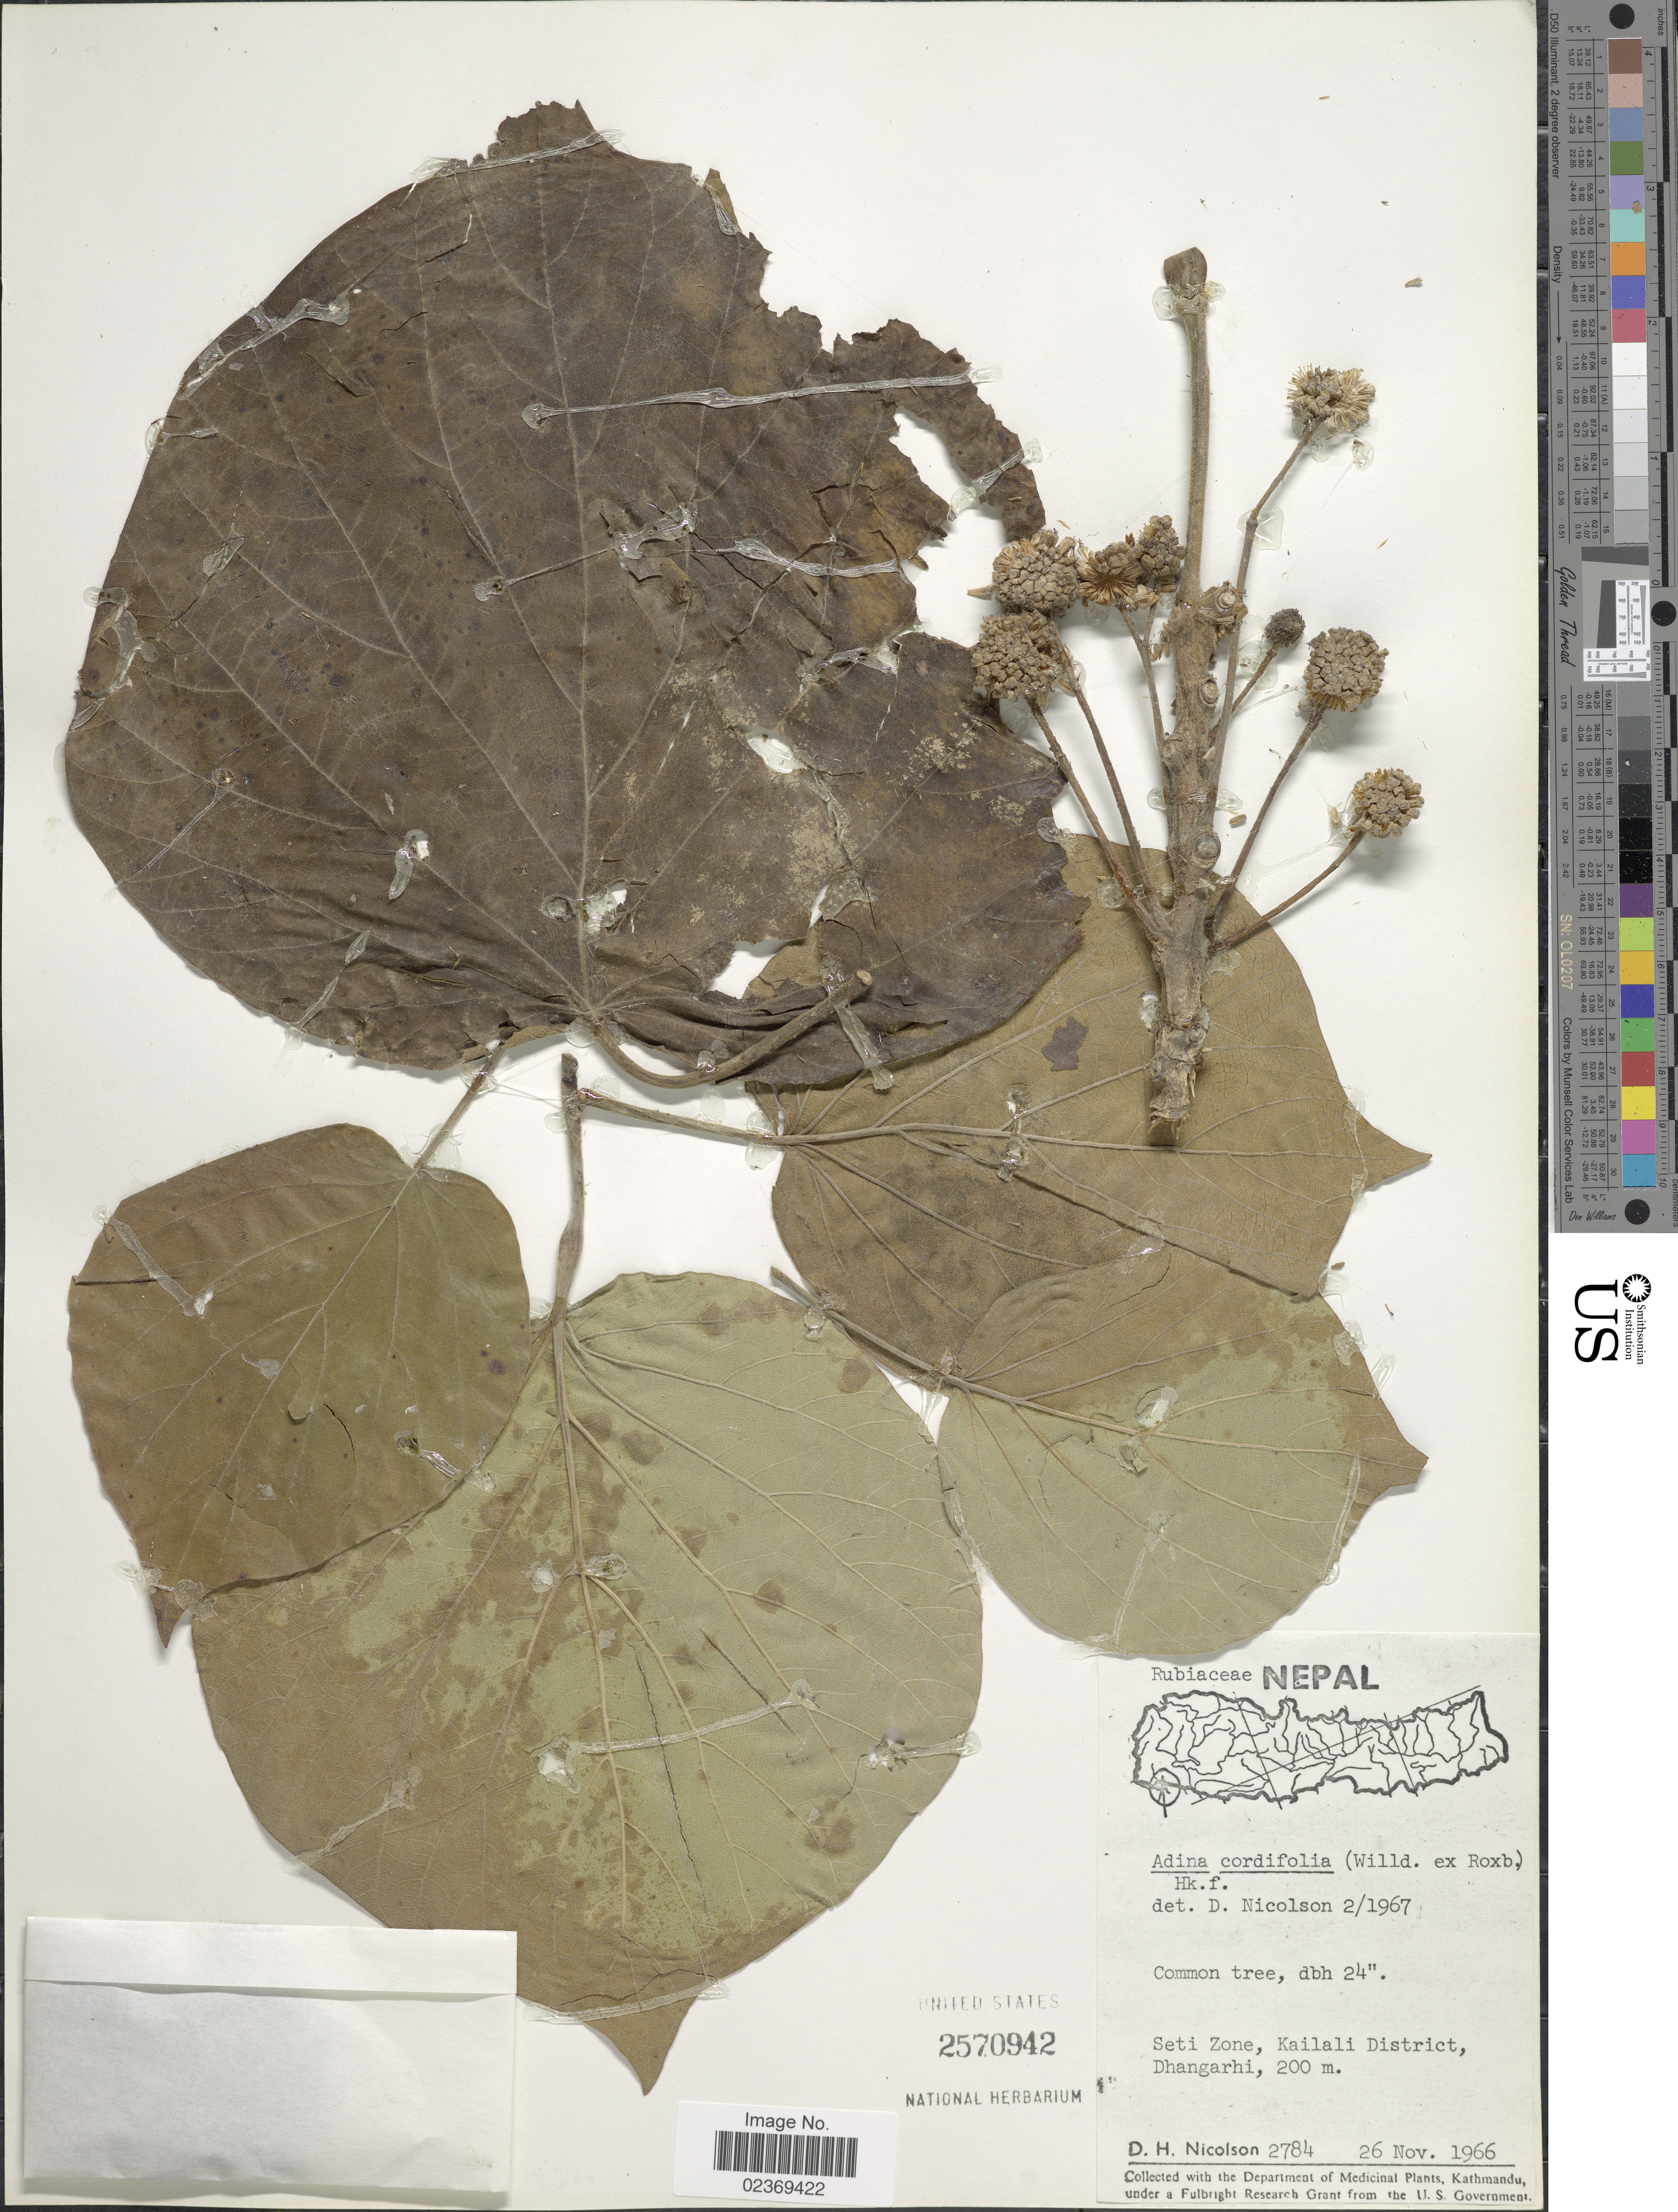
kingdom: Plantae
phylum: Tracheophyta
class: Magnoliopsida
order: Gentianales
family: Rubiaceae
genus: Adina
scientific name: Adina cordifolia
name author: (Roxb.) Hook. f. & Benth.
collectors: D. H. Nicolson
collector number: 2784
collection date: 1966-11-26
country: Nepal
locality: Seti Zone, Kailali District, Dhangarhi.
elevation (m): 200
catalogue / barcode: US 2570942